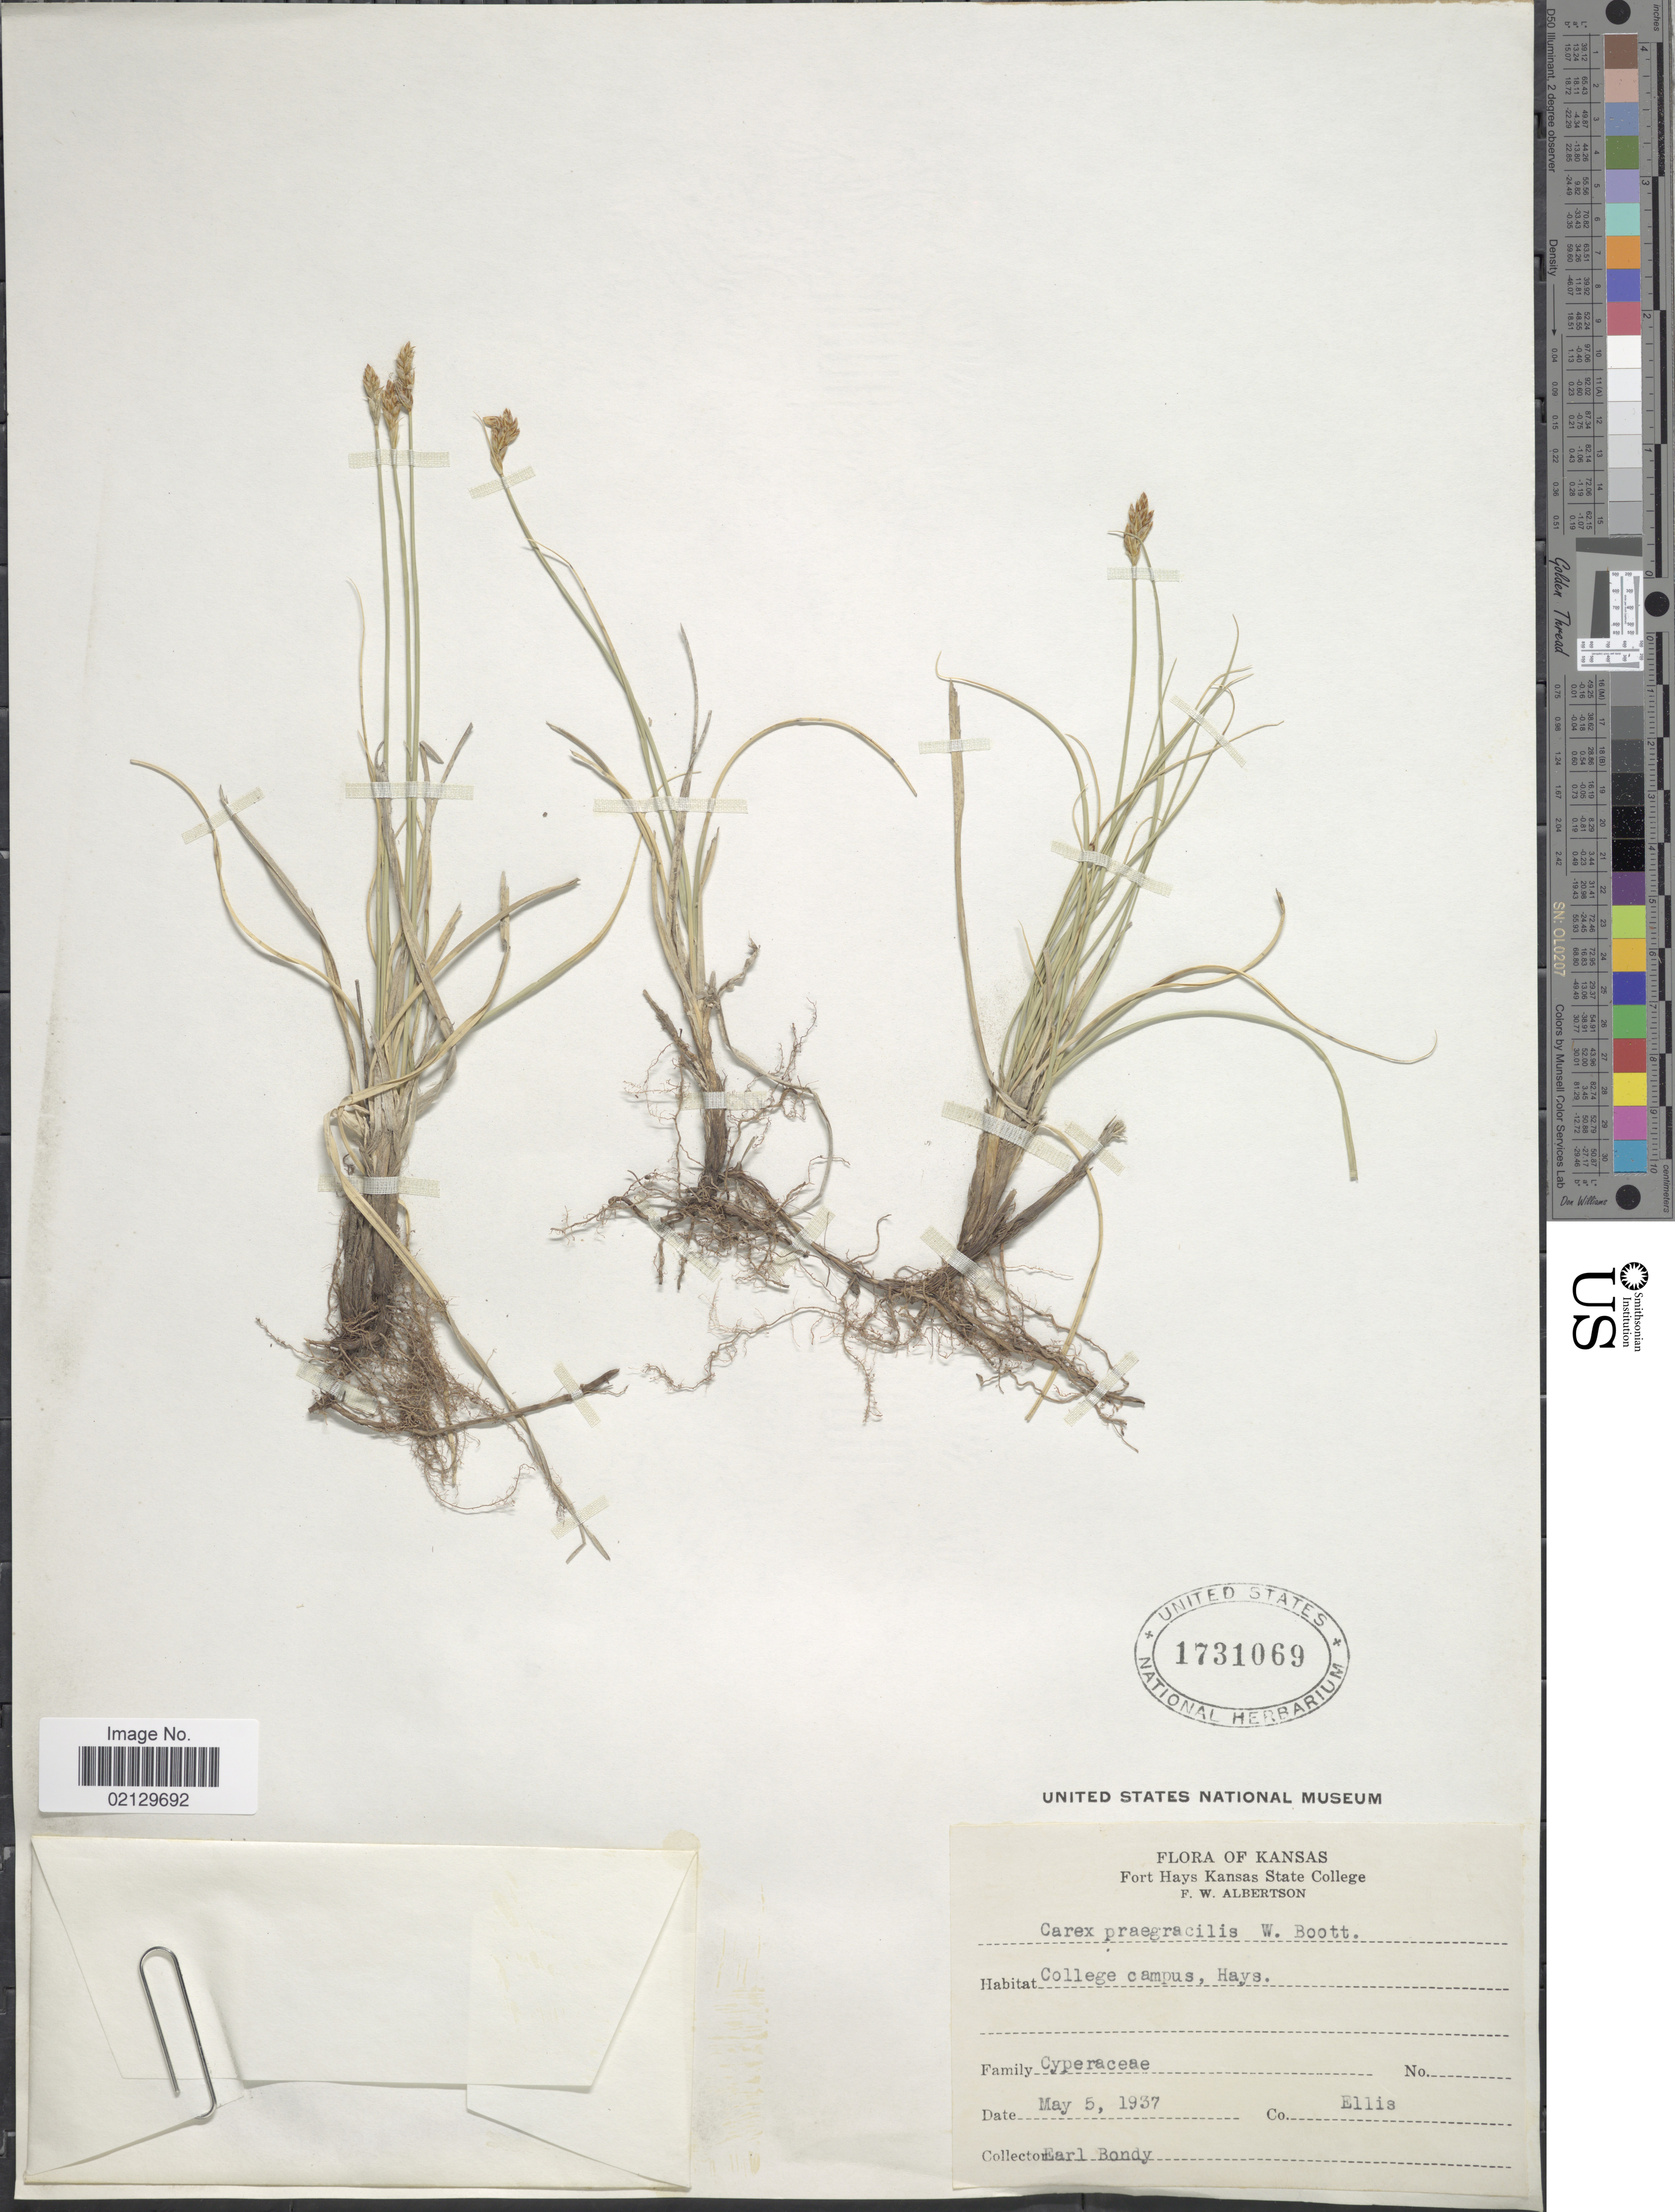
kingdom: Plantae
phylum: Tracheophyta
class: Liliopsida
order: Poales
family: Cyperaceae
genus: Carex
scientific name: Carex praegracilis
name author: W. Boott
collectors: E. Bondy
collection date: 1937-05-05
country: United States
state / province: Kansas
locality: Kansas, College campus, Hays. Co. Ellis.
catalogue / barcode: US 1731069